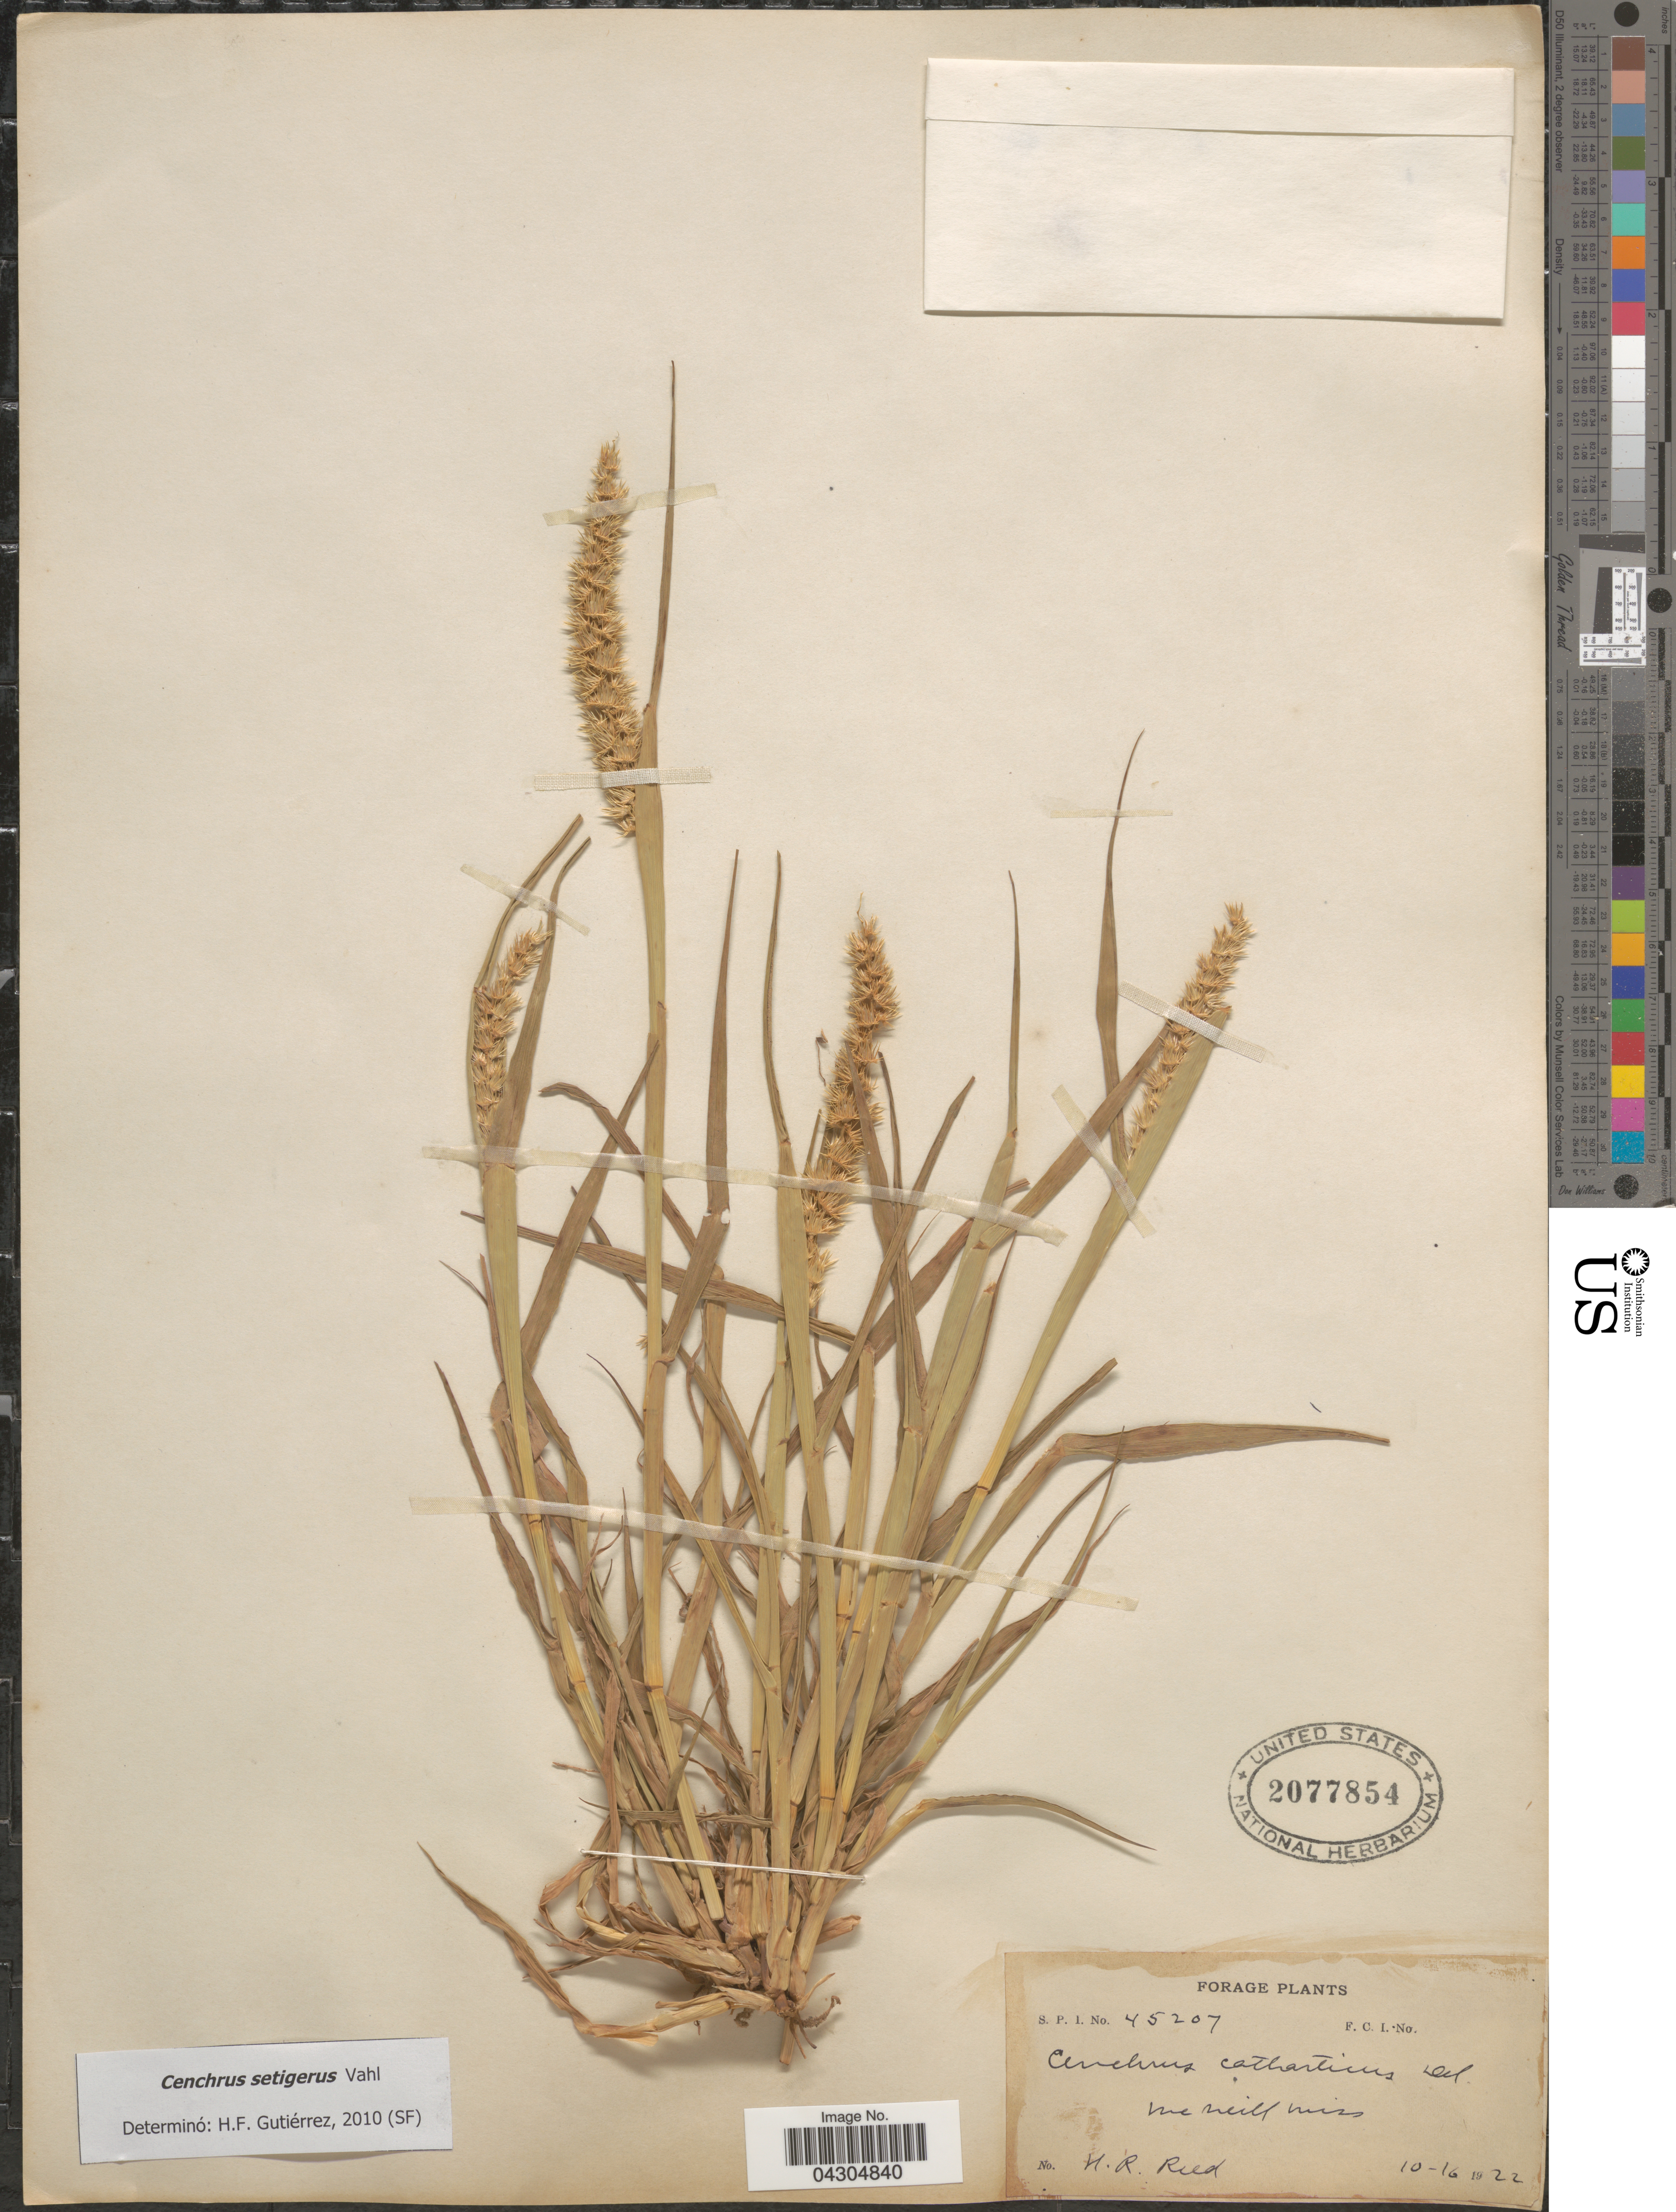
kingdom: Plantae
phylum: Tracheophyta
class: Liliopsida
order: Poales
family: Poaceae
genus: Cenchrus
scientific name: Cenchrus setiger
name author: Vahl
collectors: H. Reed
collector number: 45207?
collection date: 1922-10-16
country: United States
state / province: Mississippi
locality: Mc neill.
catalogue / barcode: US 2077854